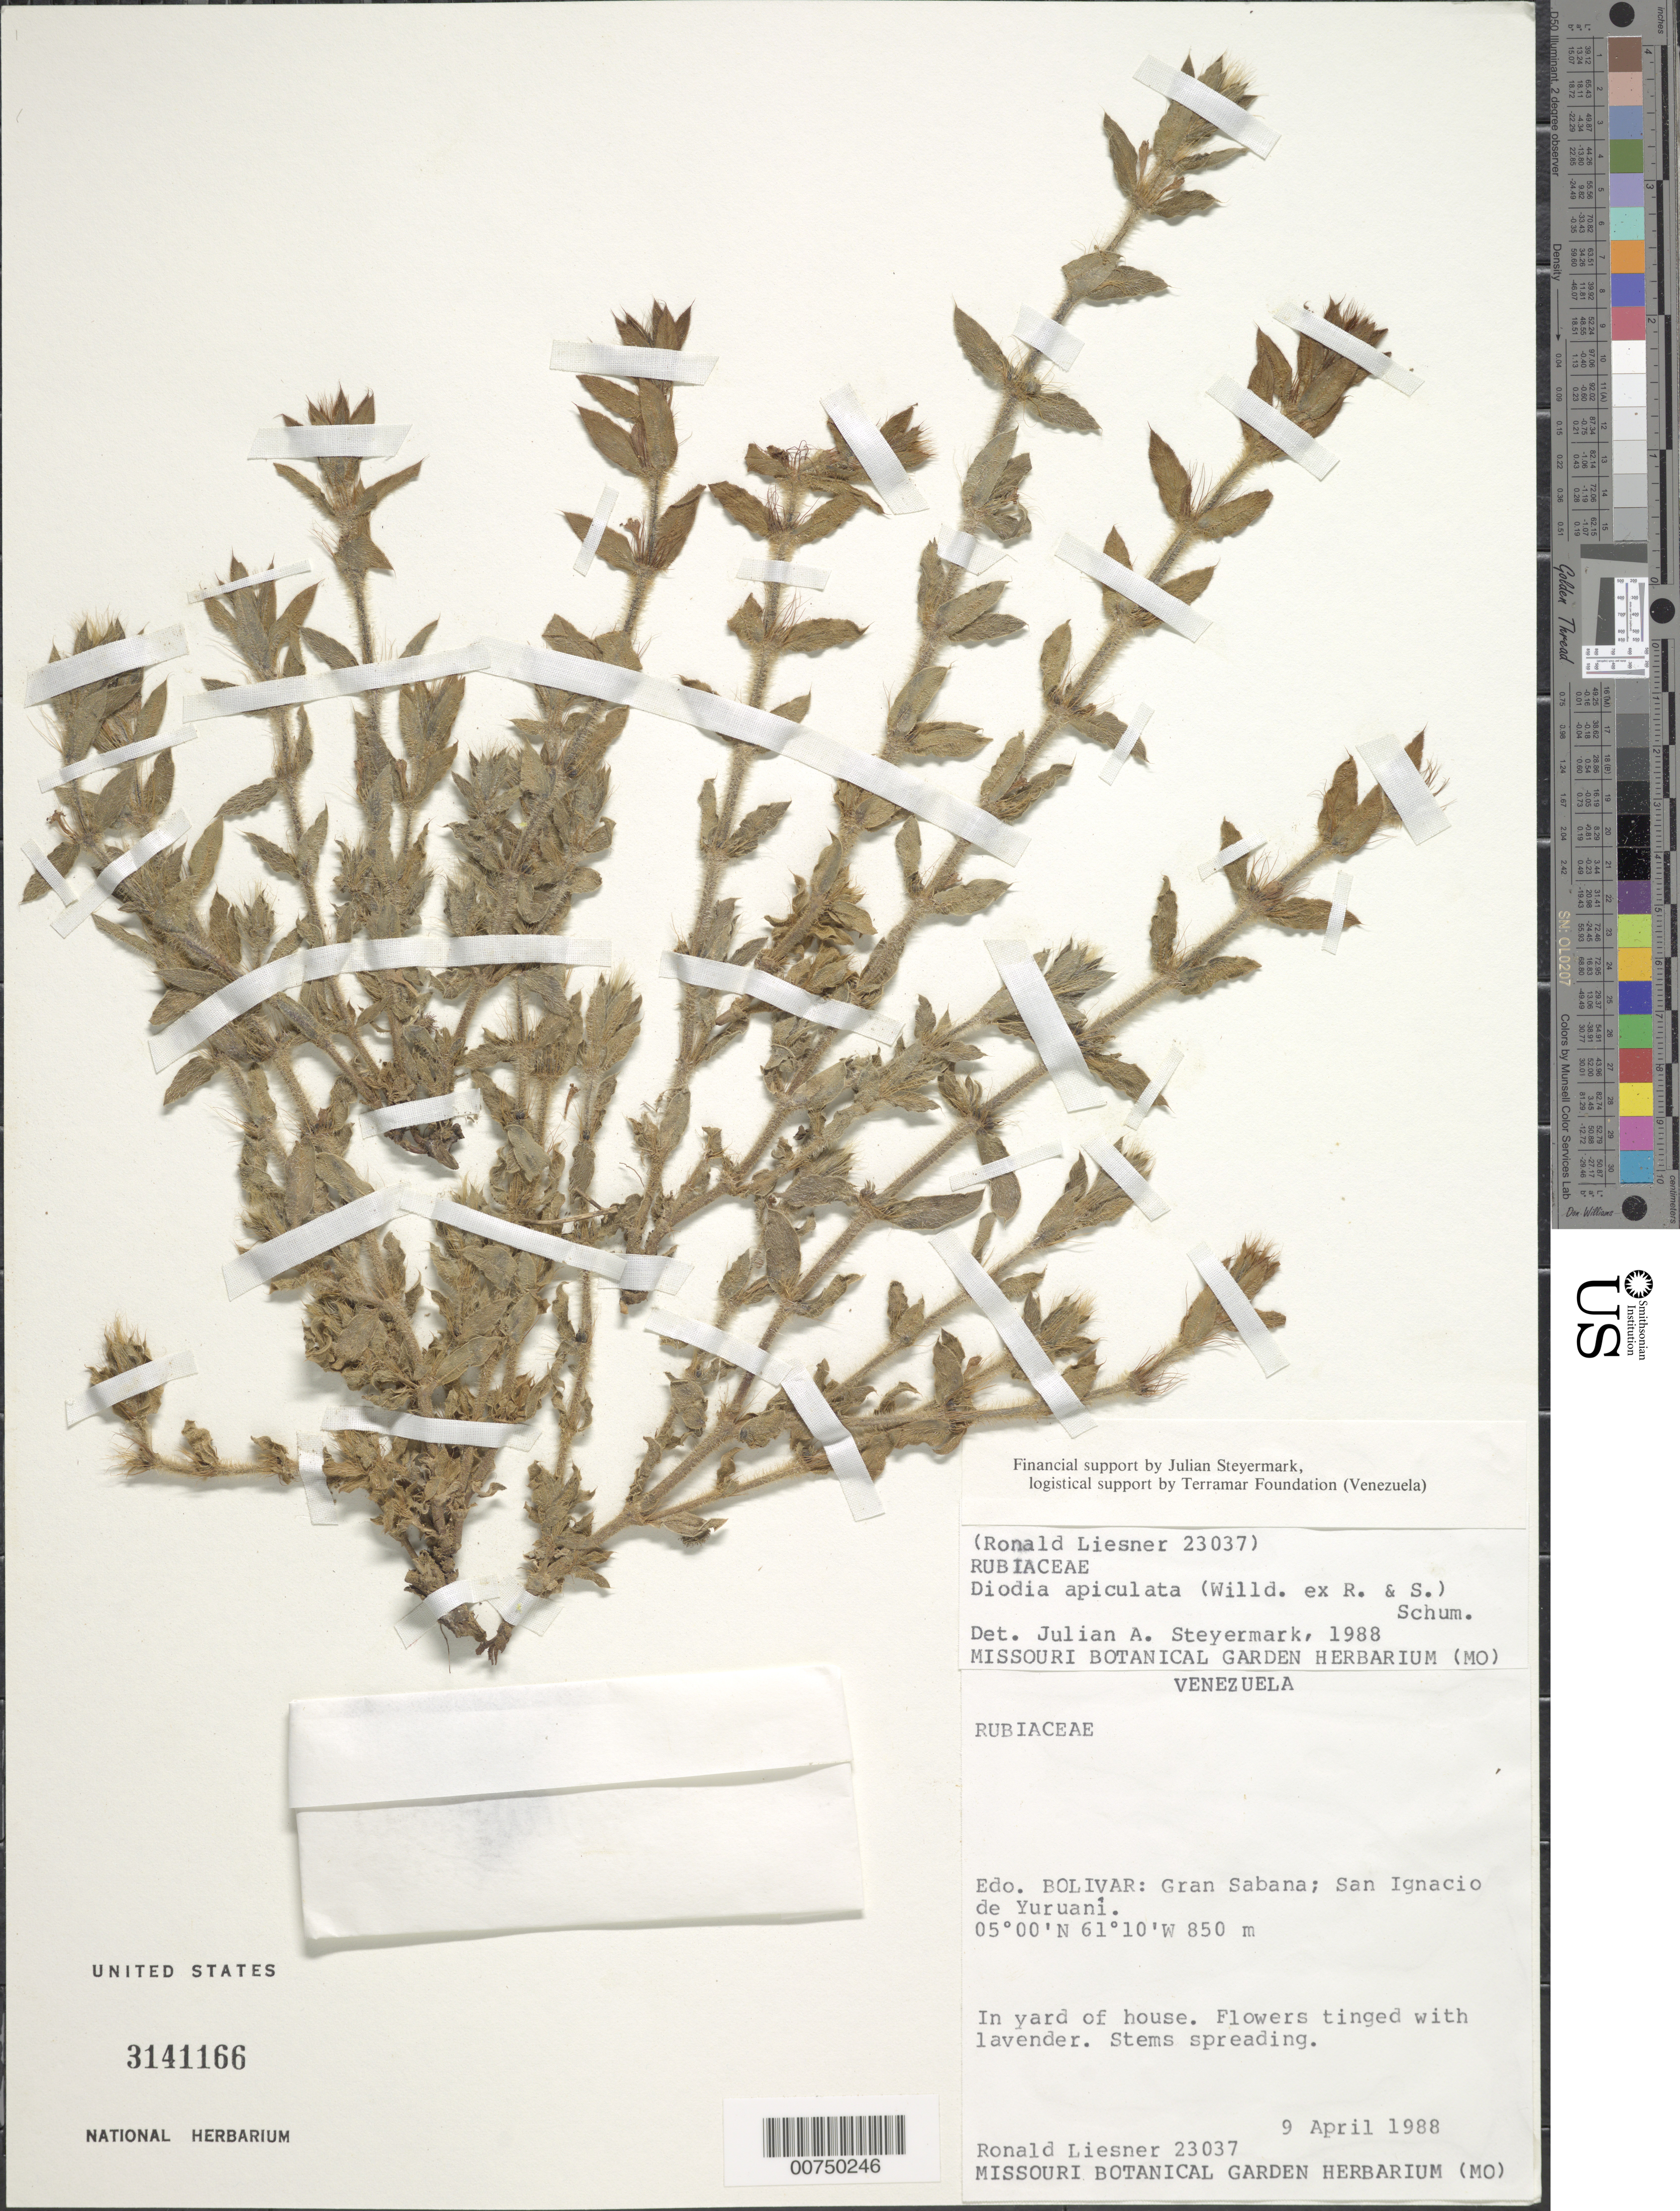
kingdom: Plantae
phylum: Tracheophyta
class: Magnoliopsida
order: Gentianales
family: Rubiaceae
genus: Diodia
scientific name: Diodia apiculata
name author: (Willd. ex Roem. & Schult.) K. Schum.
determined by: Steyermark, Julian A., (VEN)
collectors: R. L. Liesner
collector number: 23037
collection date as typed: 9-Apr-88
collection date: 1988-04-09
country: Venezuela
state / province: Bolívar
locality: Gran Sabana, San Ignacio de Yuruani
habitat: Yard of house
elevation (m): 850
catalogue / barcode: US 3141166